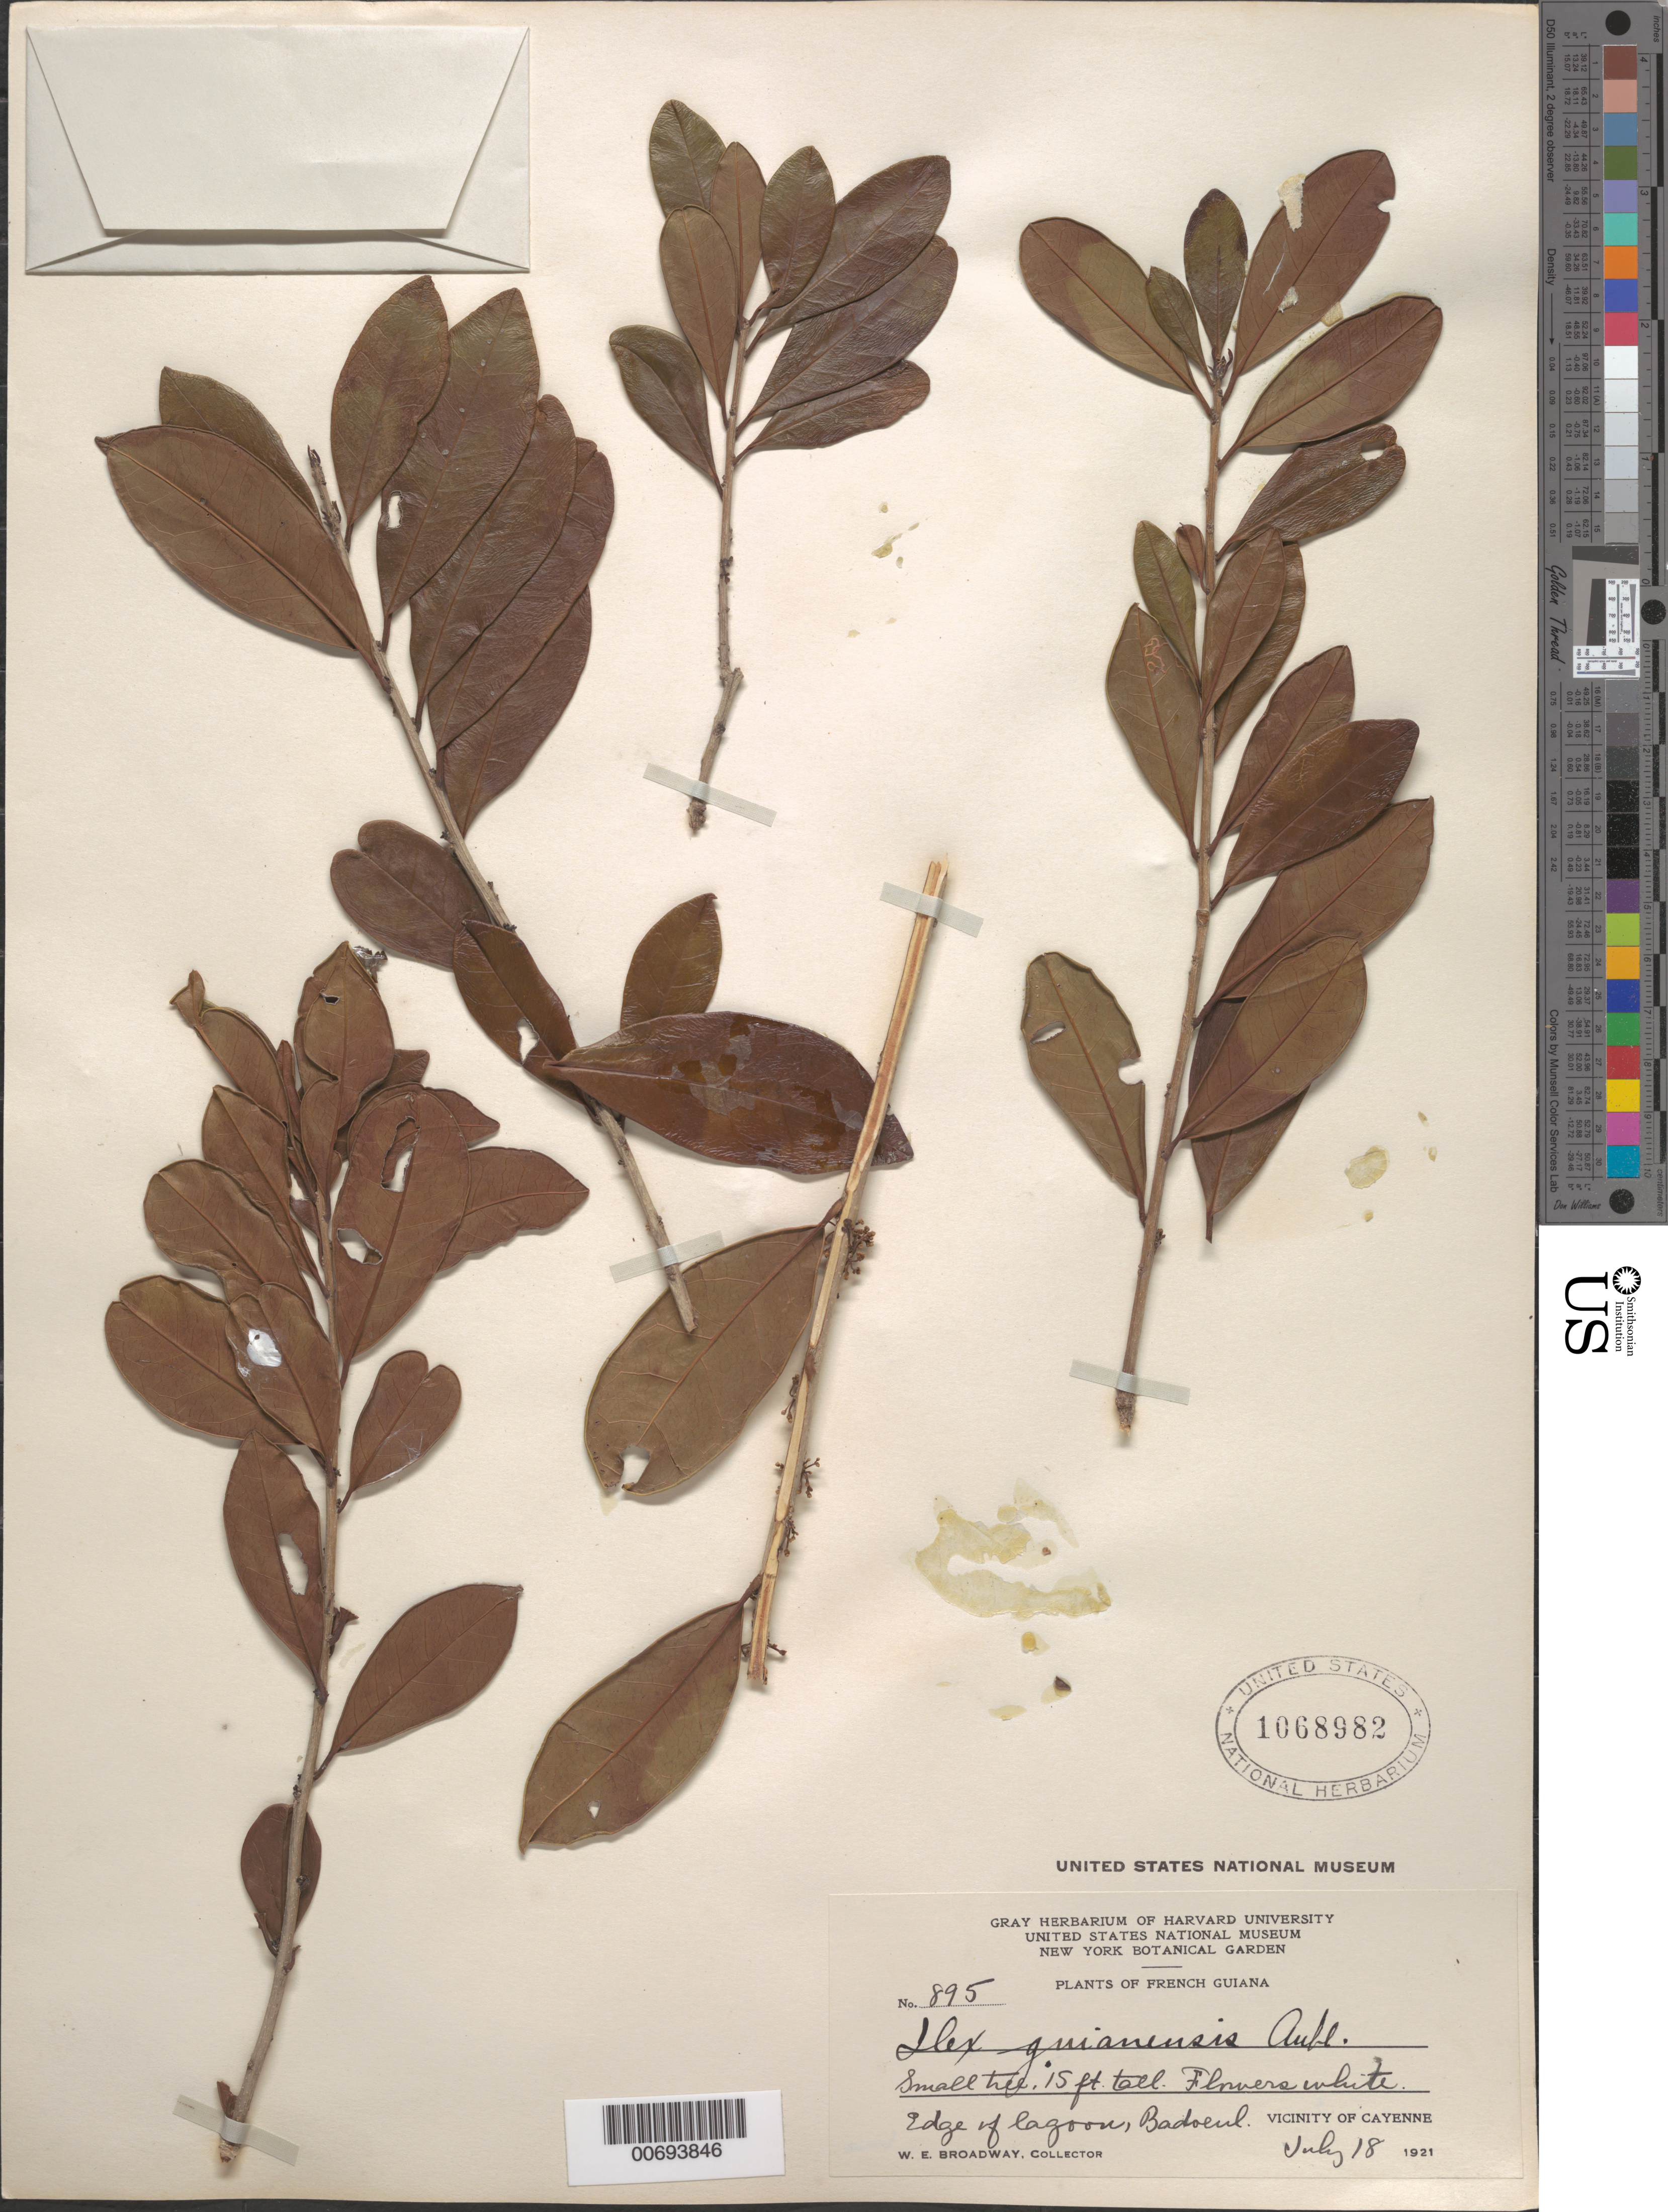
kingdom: Plantae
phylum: Tracheophyta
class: Magnoliopsida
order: Aquifoliales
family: Aquifoliaceae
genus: Ilex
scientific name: Ilex guianensis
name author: (Aubl.) Kuntze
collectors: W. E. Broadway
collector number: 895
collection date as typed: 18-Jul-21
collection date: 1921-07-18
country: French Guiana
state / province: Cayenne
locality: Cayenne, vic., Badoeul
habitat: Edge of lagoon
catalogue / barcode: US 1068982